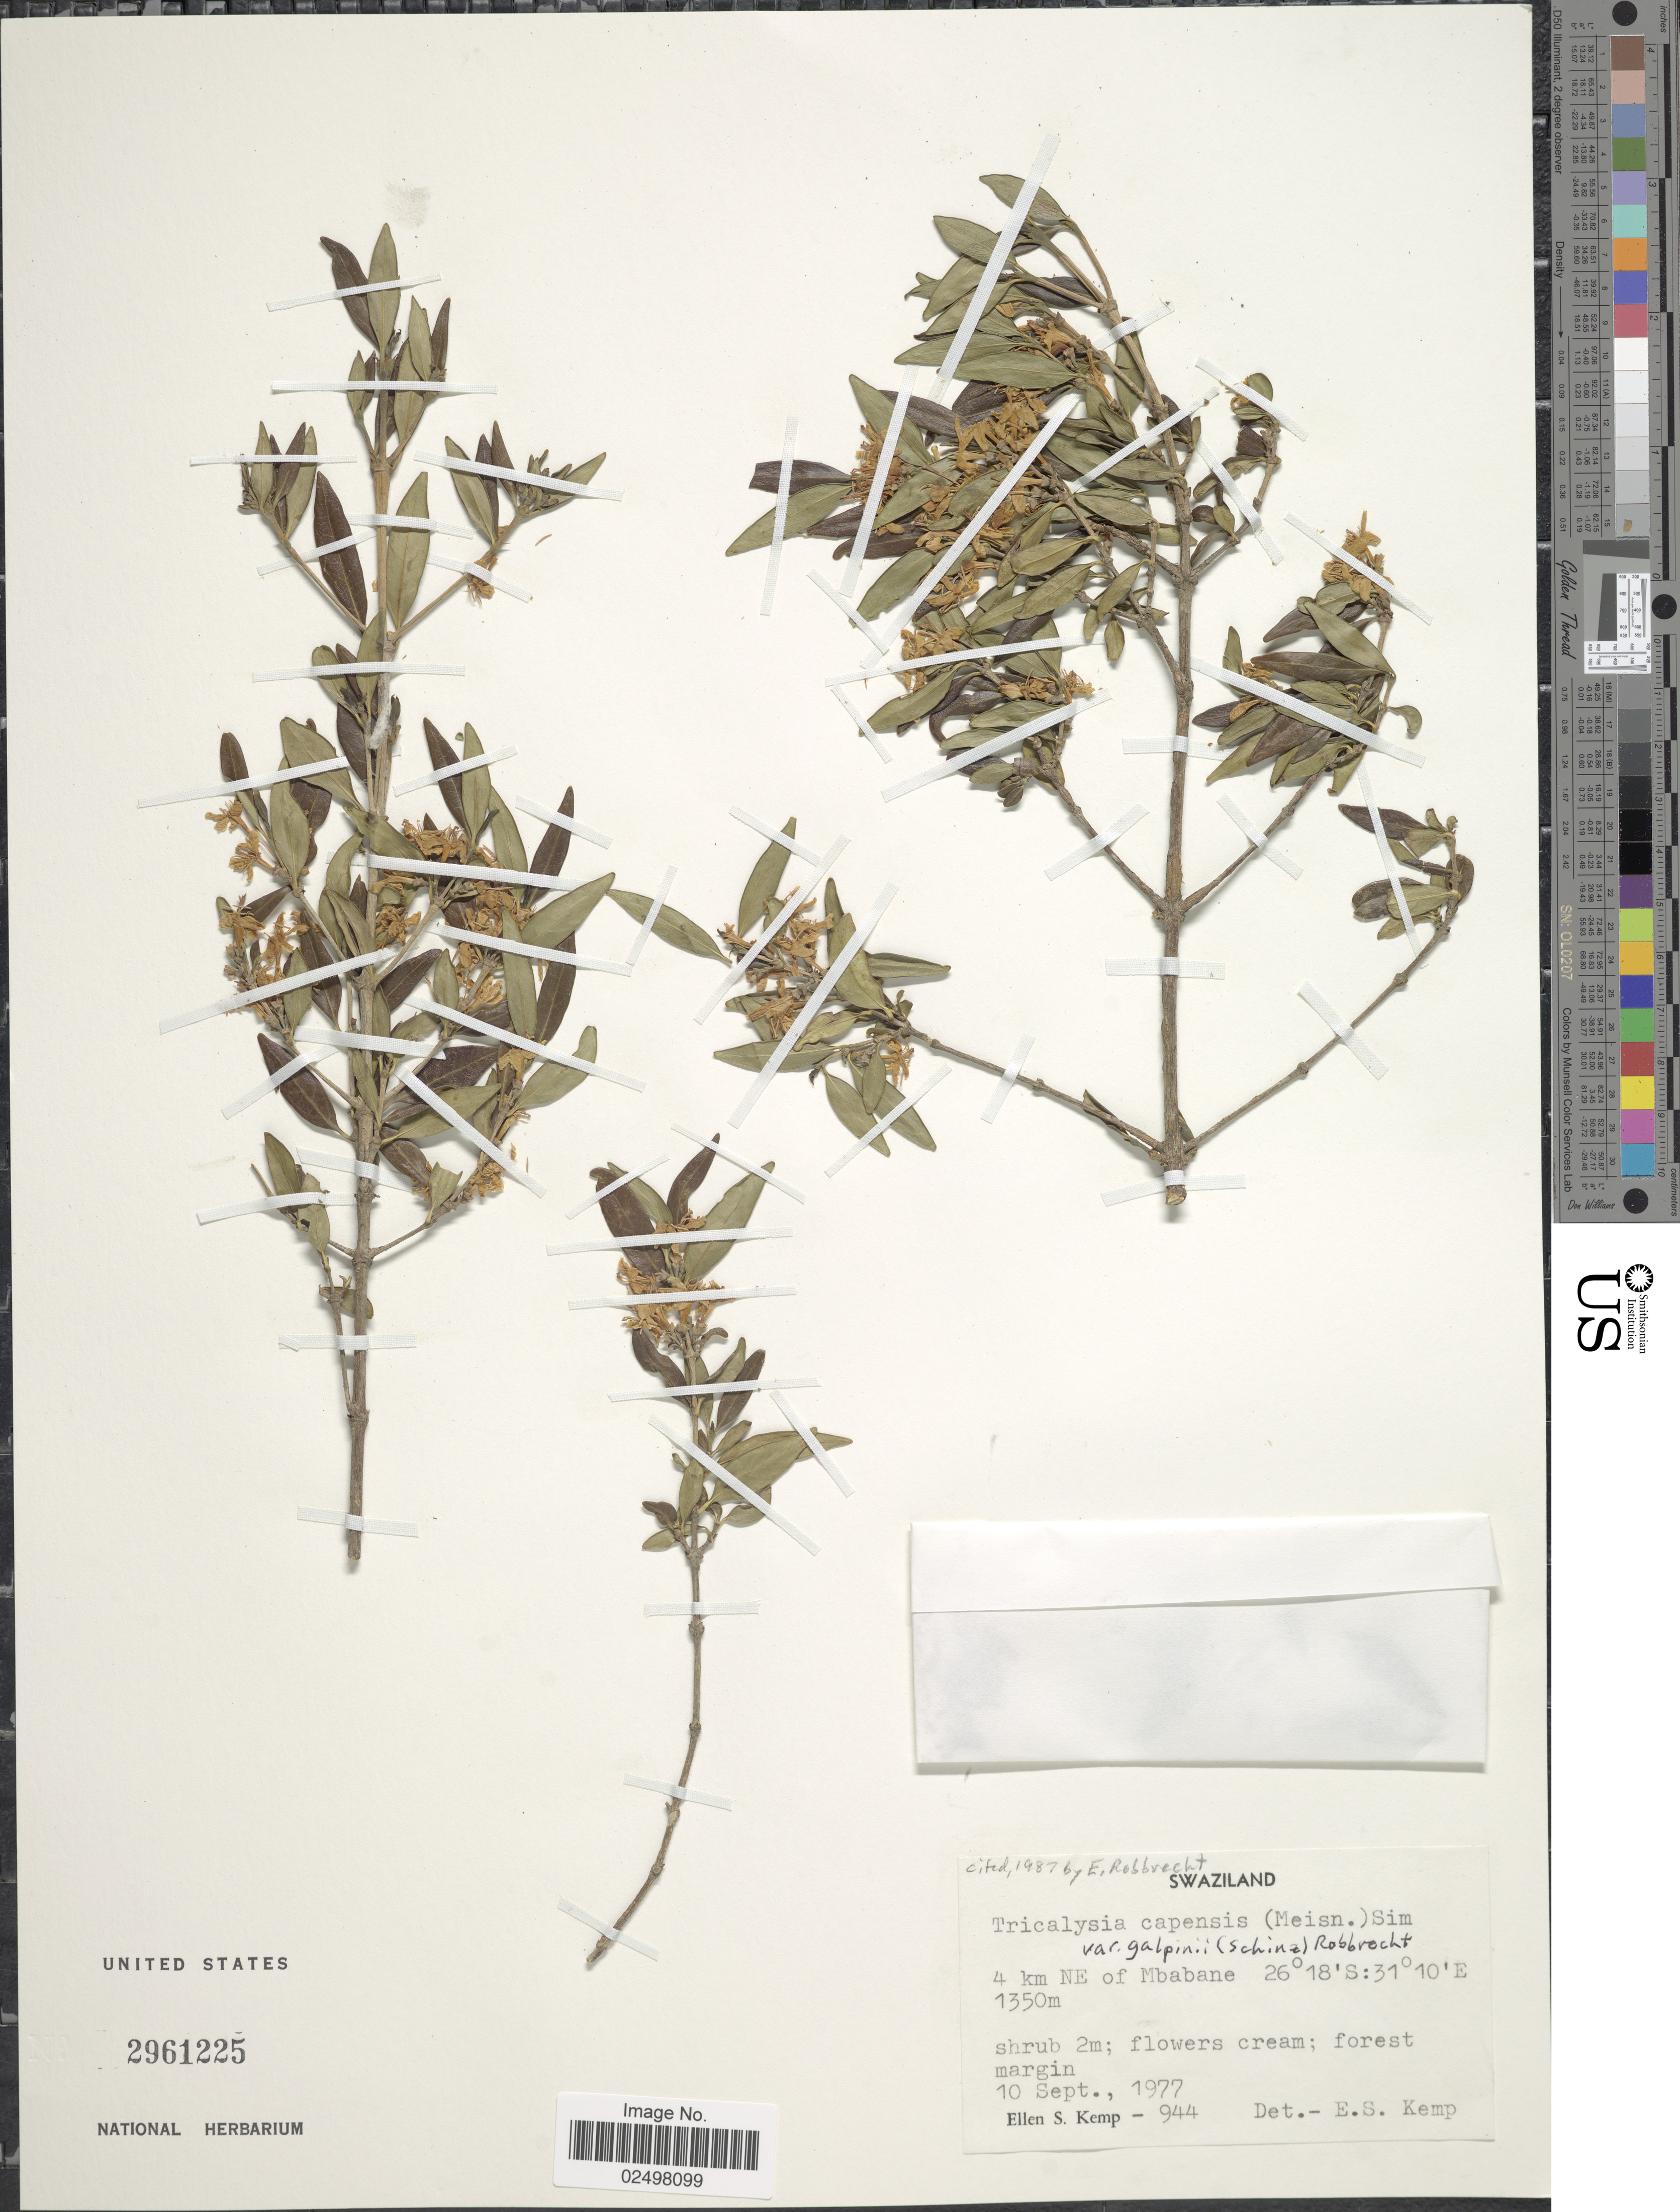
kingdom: Plantae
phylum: Tracheophyta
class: Magnoliopsida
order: Gentianales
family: Rubiaceae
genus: Tricalysia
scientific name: Tricalysia capensis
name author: (Meisn. ex Hochst.) Sim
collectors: E. S. Kemp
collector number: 944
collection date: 1977-09-10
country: Eswatini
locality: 4 km NE of Mbabane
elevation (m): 1350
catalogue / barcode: US 2961225